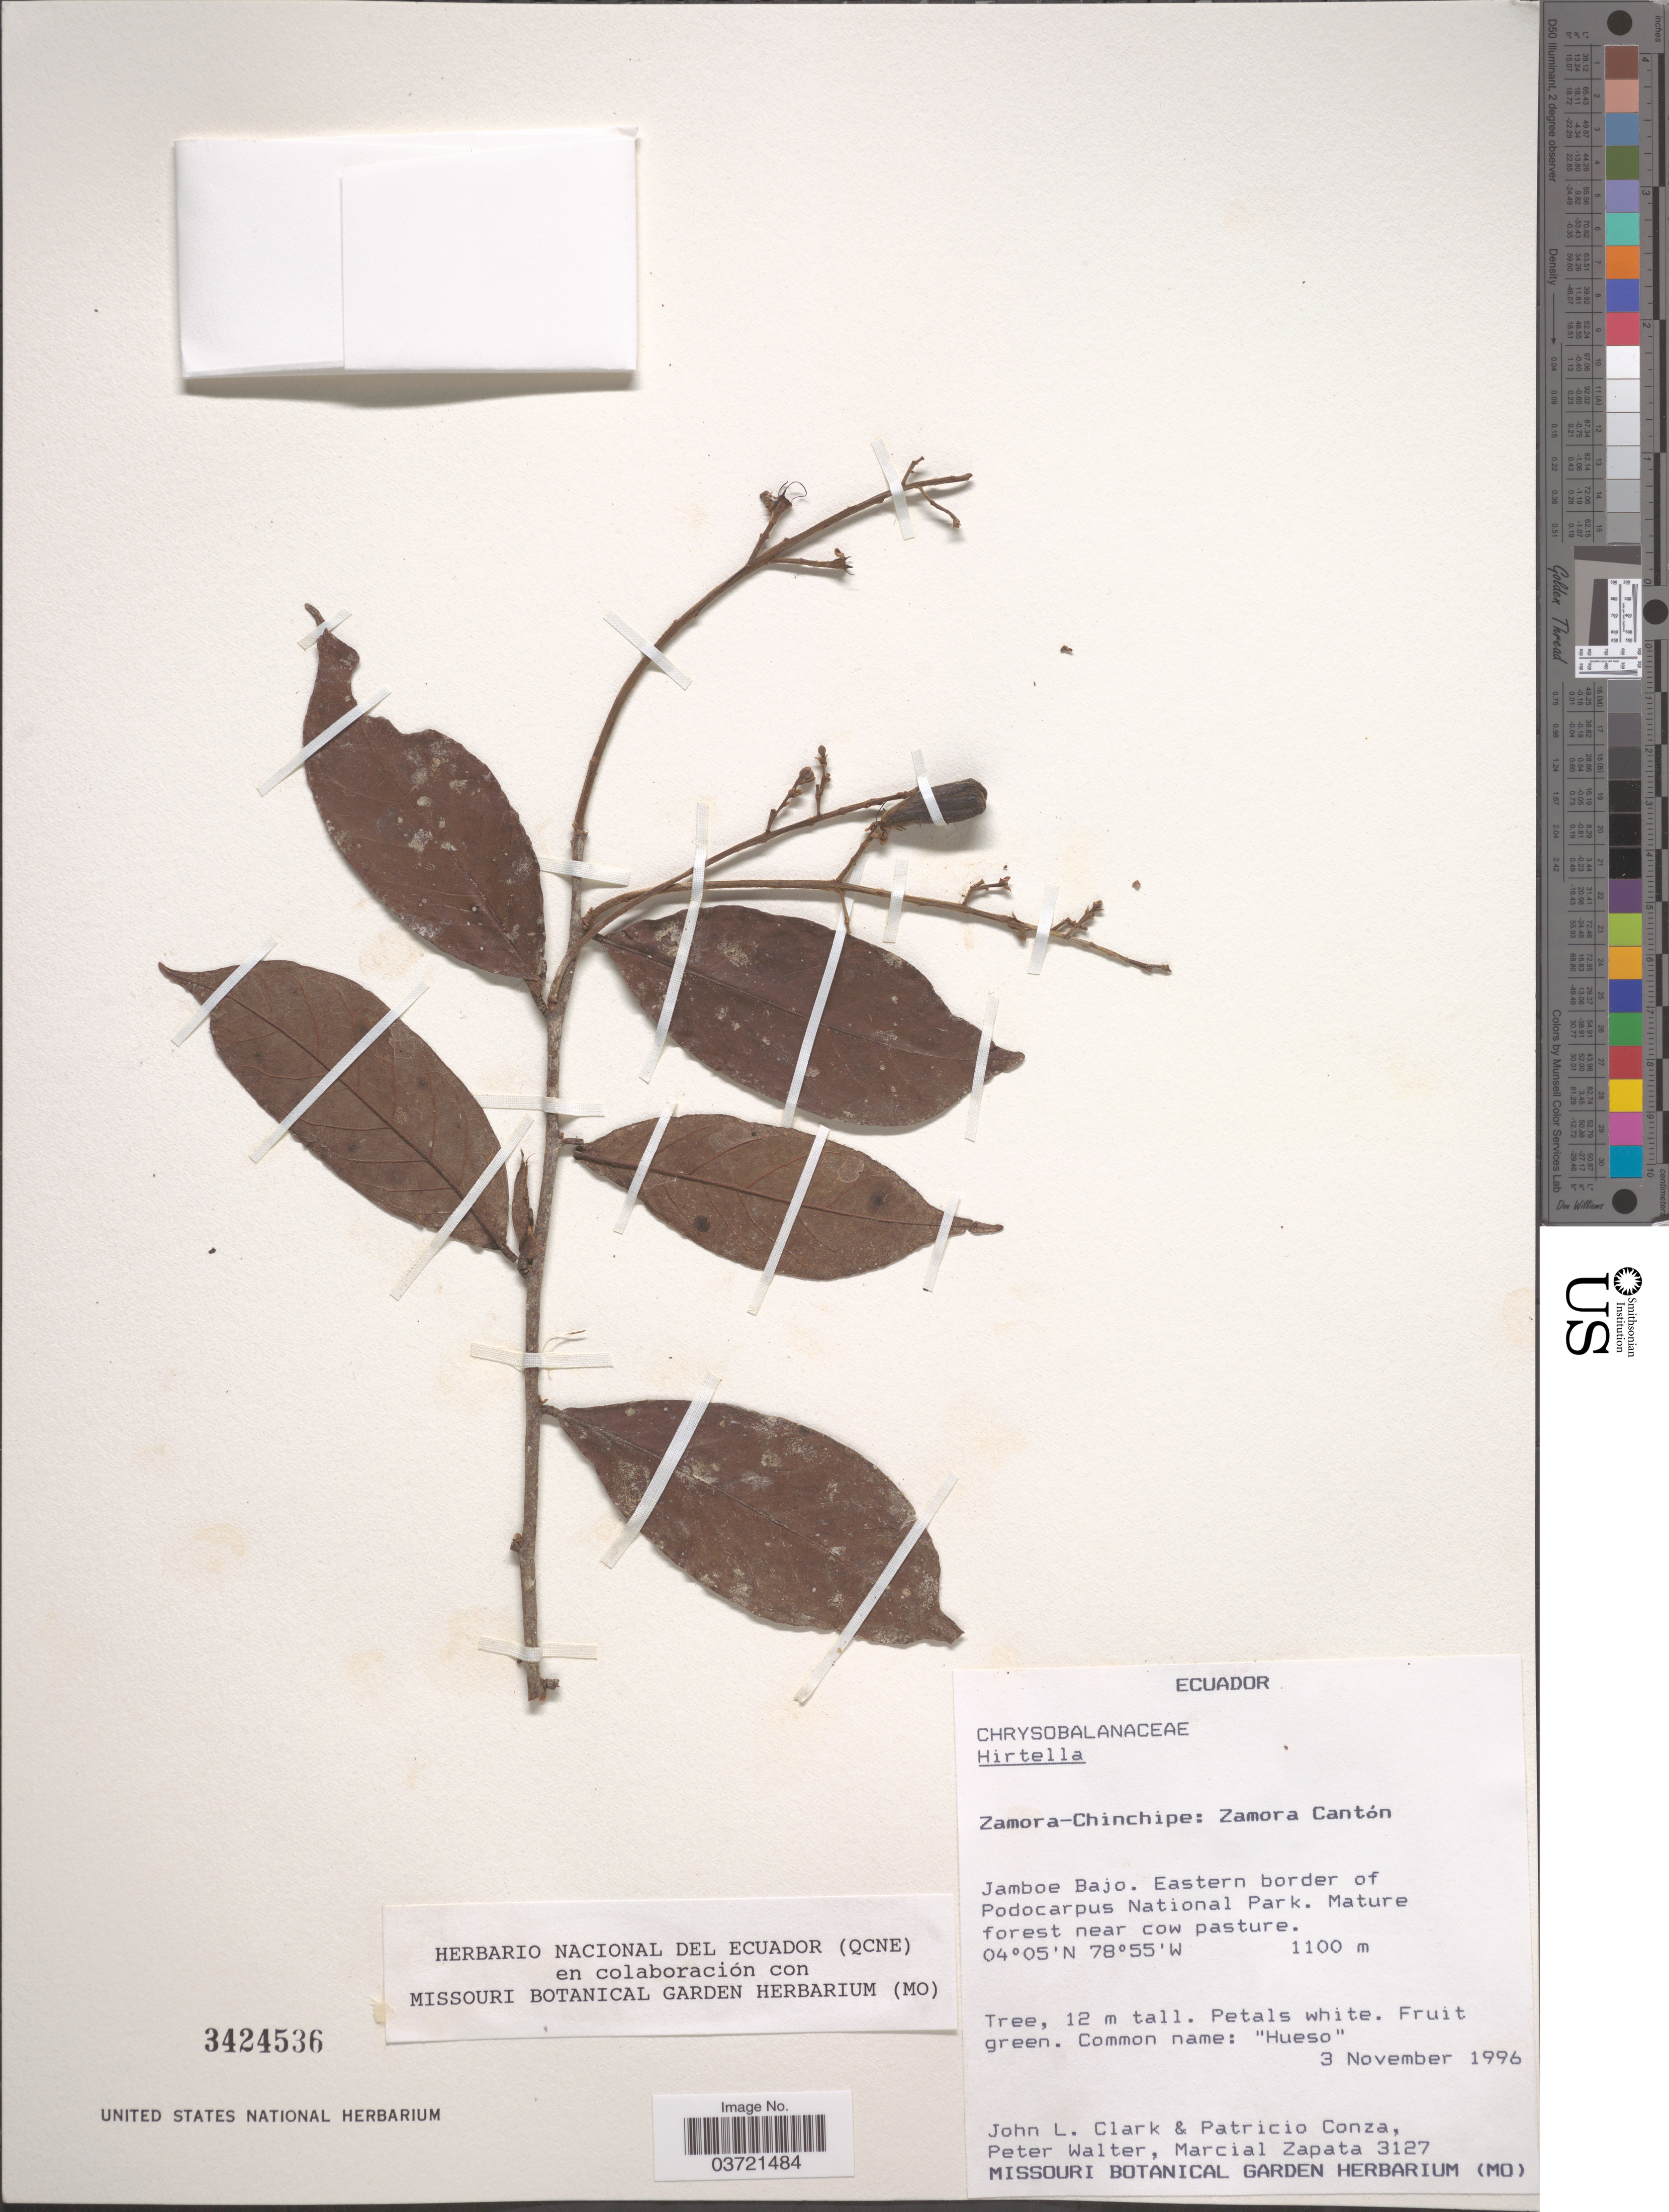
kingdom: Plantae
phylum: Tracheophyta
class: Magnoliopsida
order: Malpighiales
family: Chrysobalanaceae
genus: Hirtella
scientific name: Hirtella sp.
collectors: J. L. Clark, P. Conza, P. Walter & M. Zapata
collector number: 3127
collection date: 1996-11-03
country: Ecuador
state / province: Zamora-Chinchipe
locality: Zamora Cantón. Jamboe Bajo. Eastern border of Podocarpus National Park. Mature forest near cow pasture.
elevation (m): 1100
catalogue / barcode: US 3424536